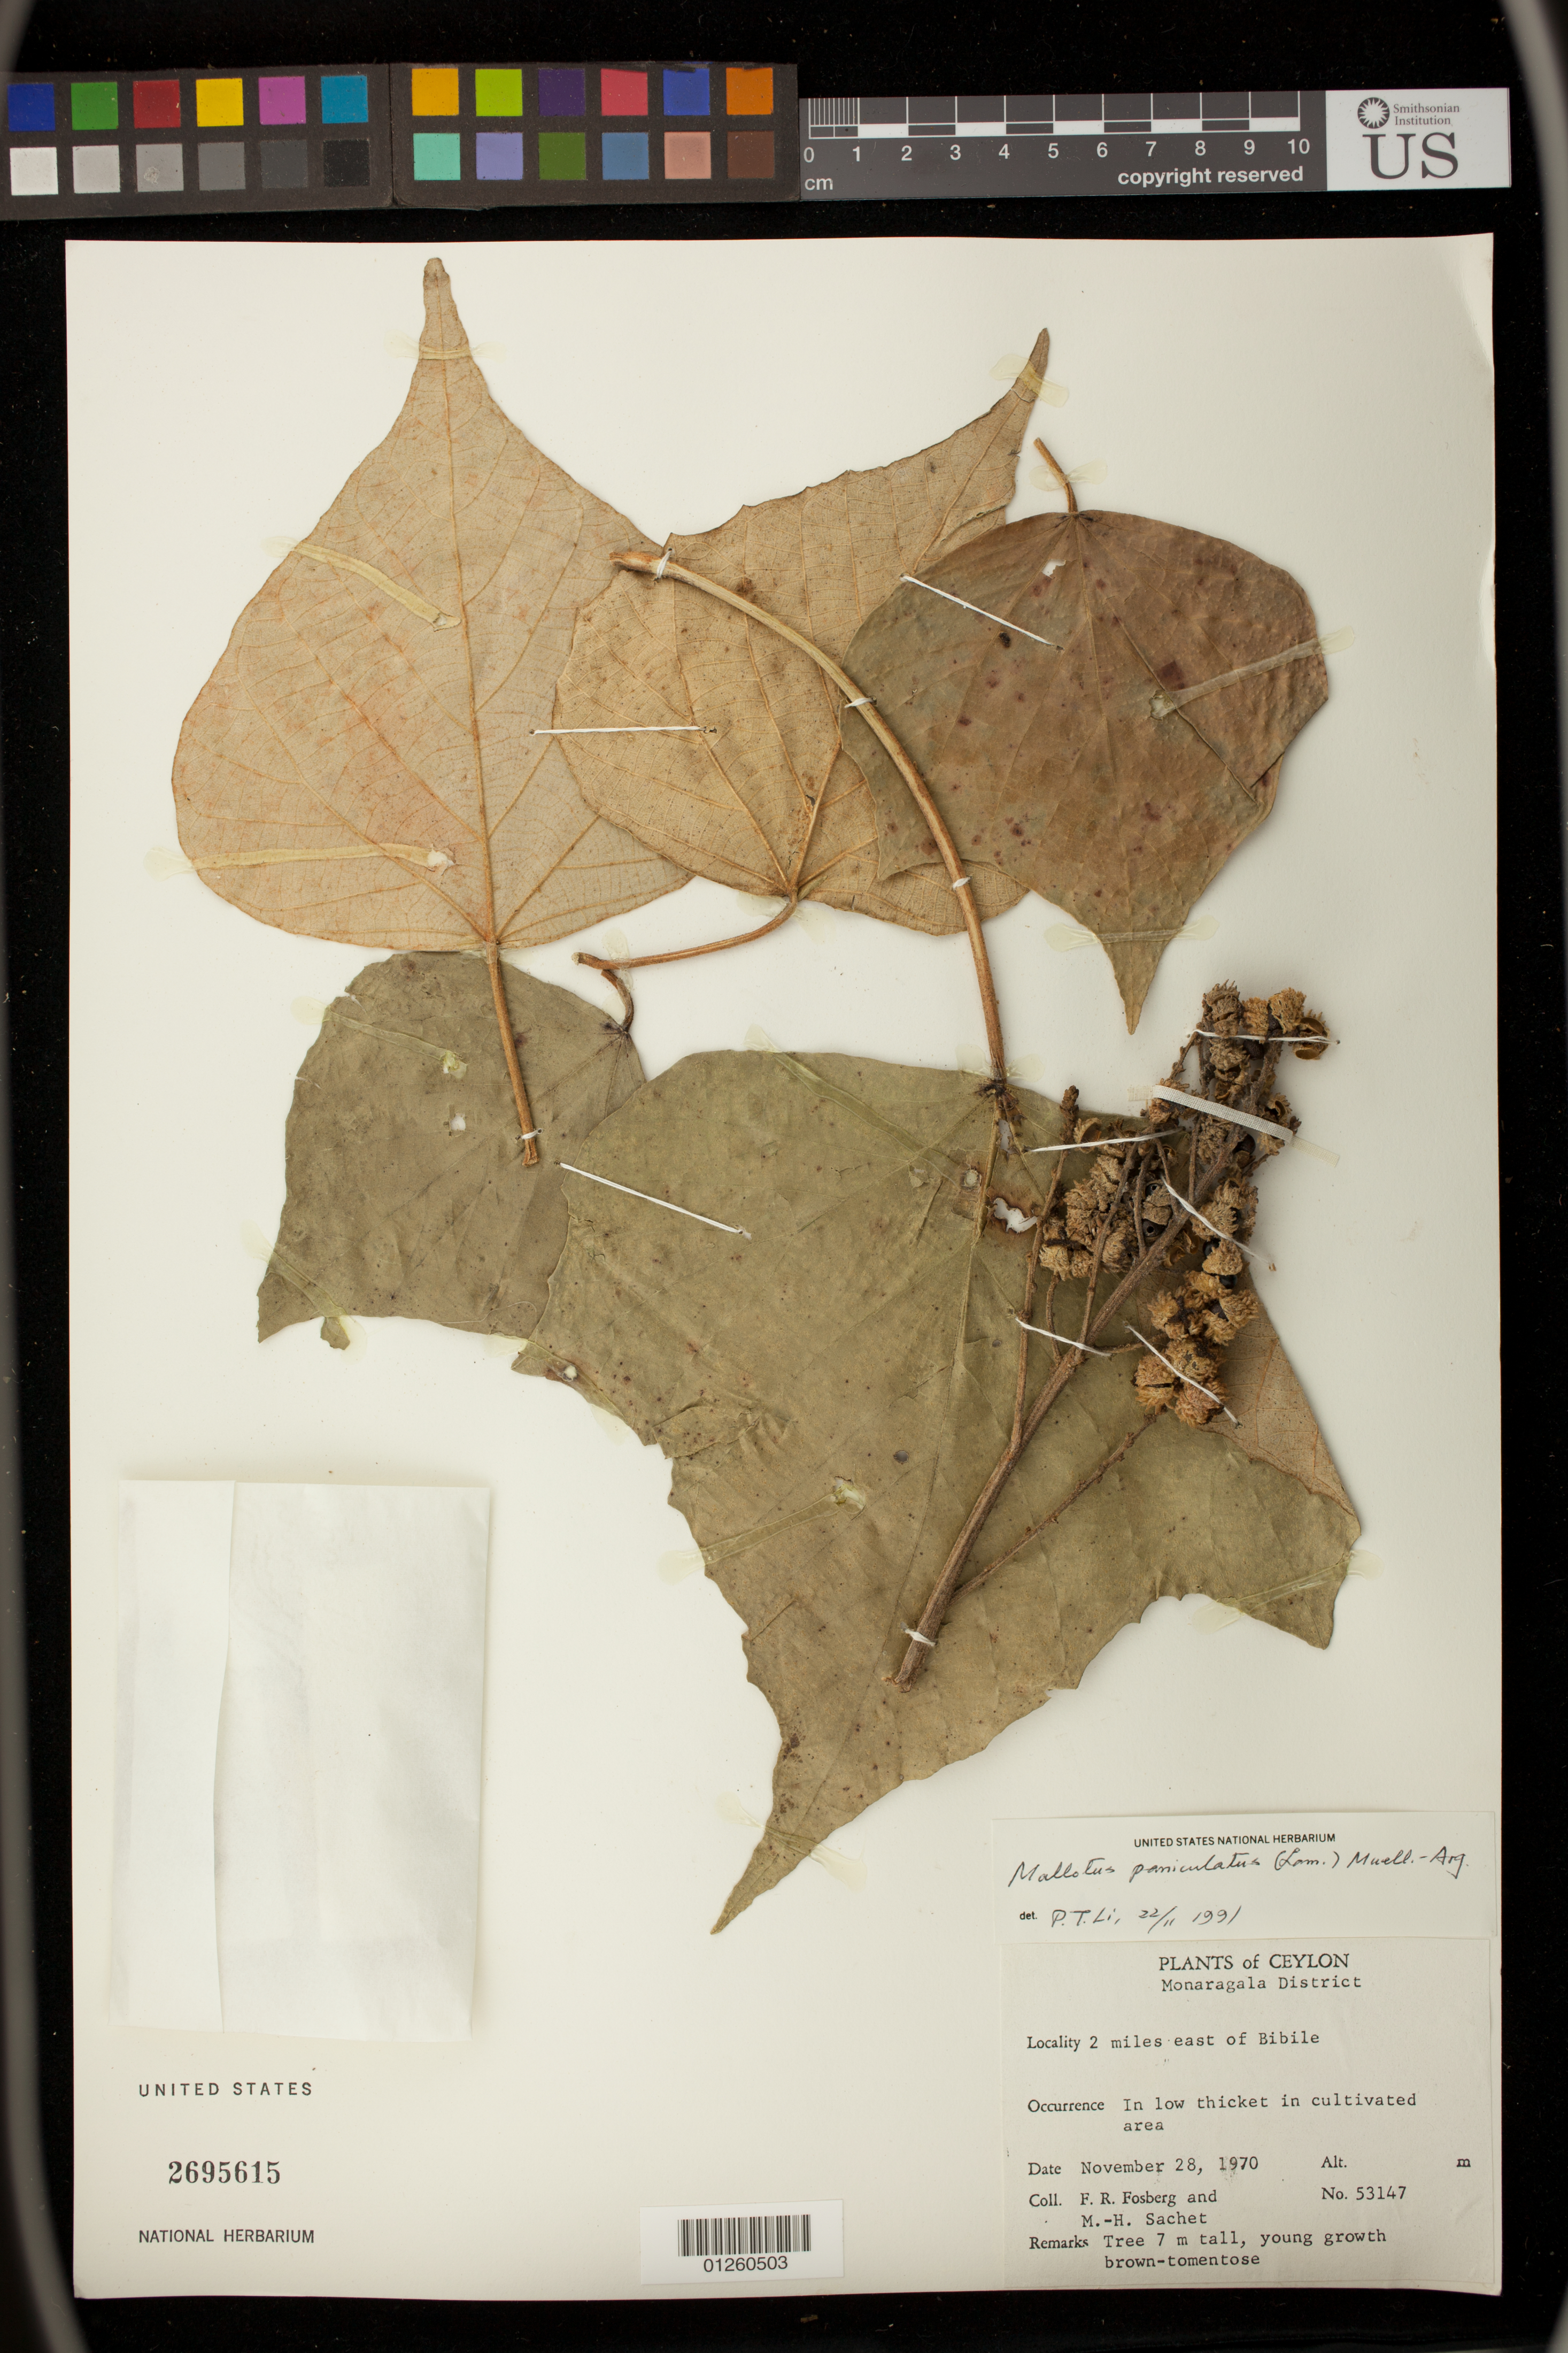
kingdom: Plantae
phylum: Tracheophyta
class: Magnoliopsida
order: Malpighiales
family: Euphorbiaceae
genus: Mallotus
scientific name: Mallotus tetracoccus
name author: (Roxb.) Kurz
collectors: F. R. Fosberg & M.-H. Sachet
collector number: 53147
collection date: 1970-11-28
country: Sri Lanka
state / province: Uva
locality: Monaragala, 2 miles east of Bibile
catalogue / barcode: US 2695615